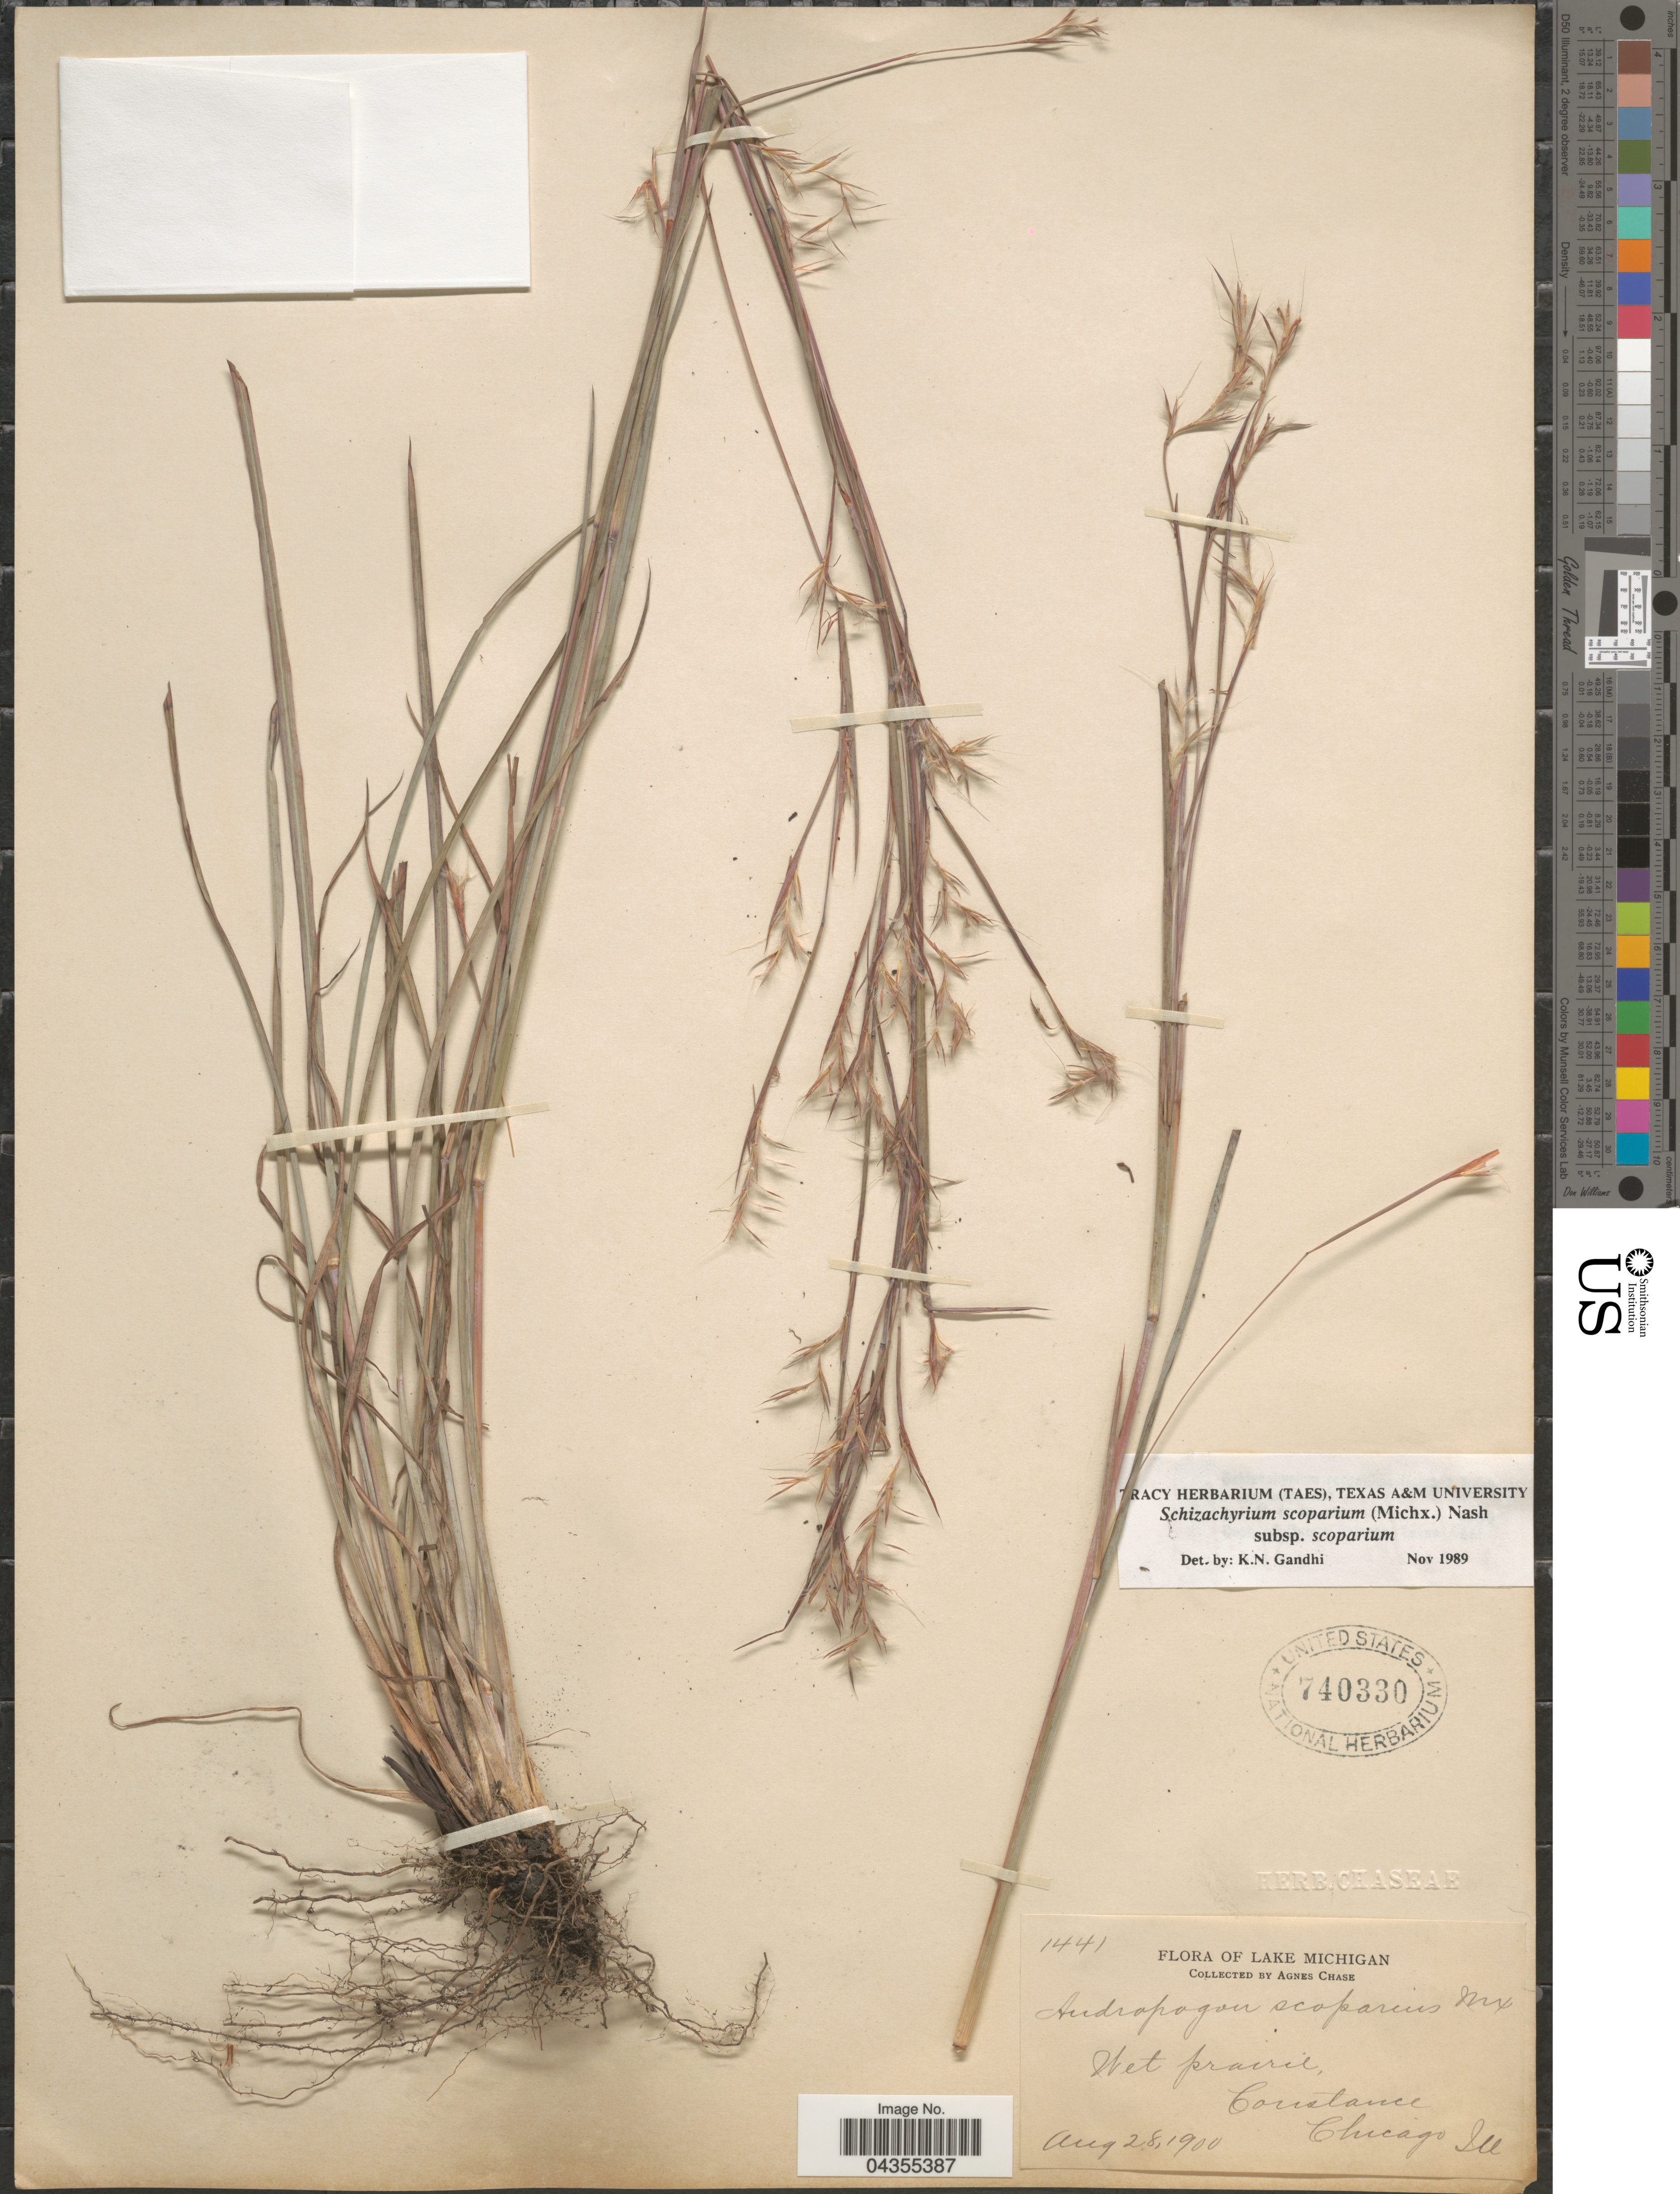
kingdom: Plantae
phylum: Tracheophyta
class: Liliopsida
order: Poales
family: Poaceae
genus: Schizachyrium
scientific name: Schizachyrium scoparium var. scoparium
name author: (Michx.) Nash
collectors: A. Chase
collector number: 1441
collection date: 1900-08-28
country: United States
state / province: Illinois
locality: Lake Michigan. Wet prairie, Constance. Chicago.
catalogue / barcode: US 740330